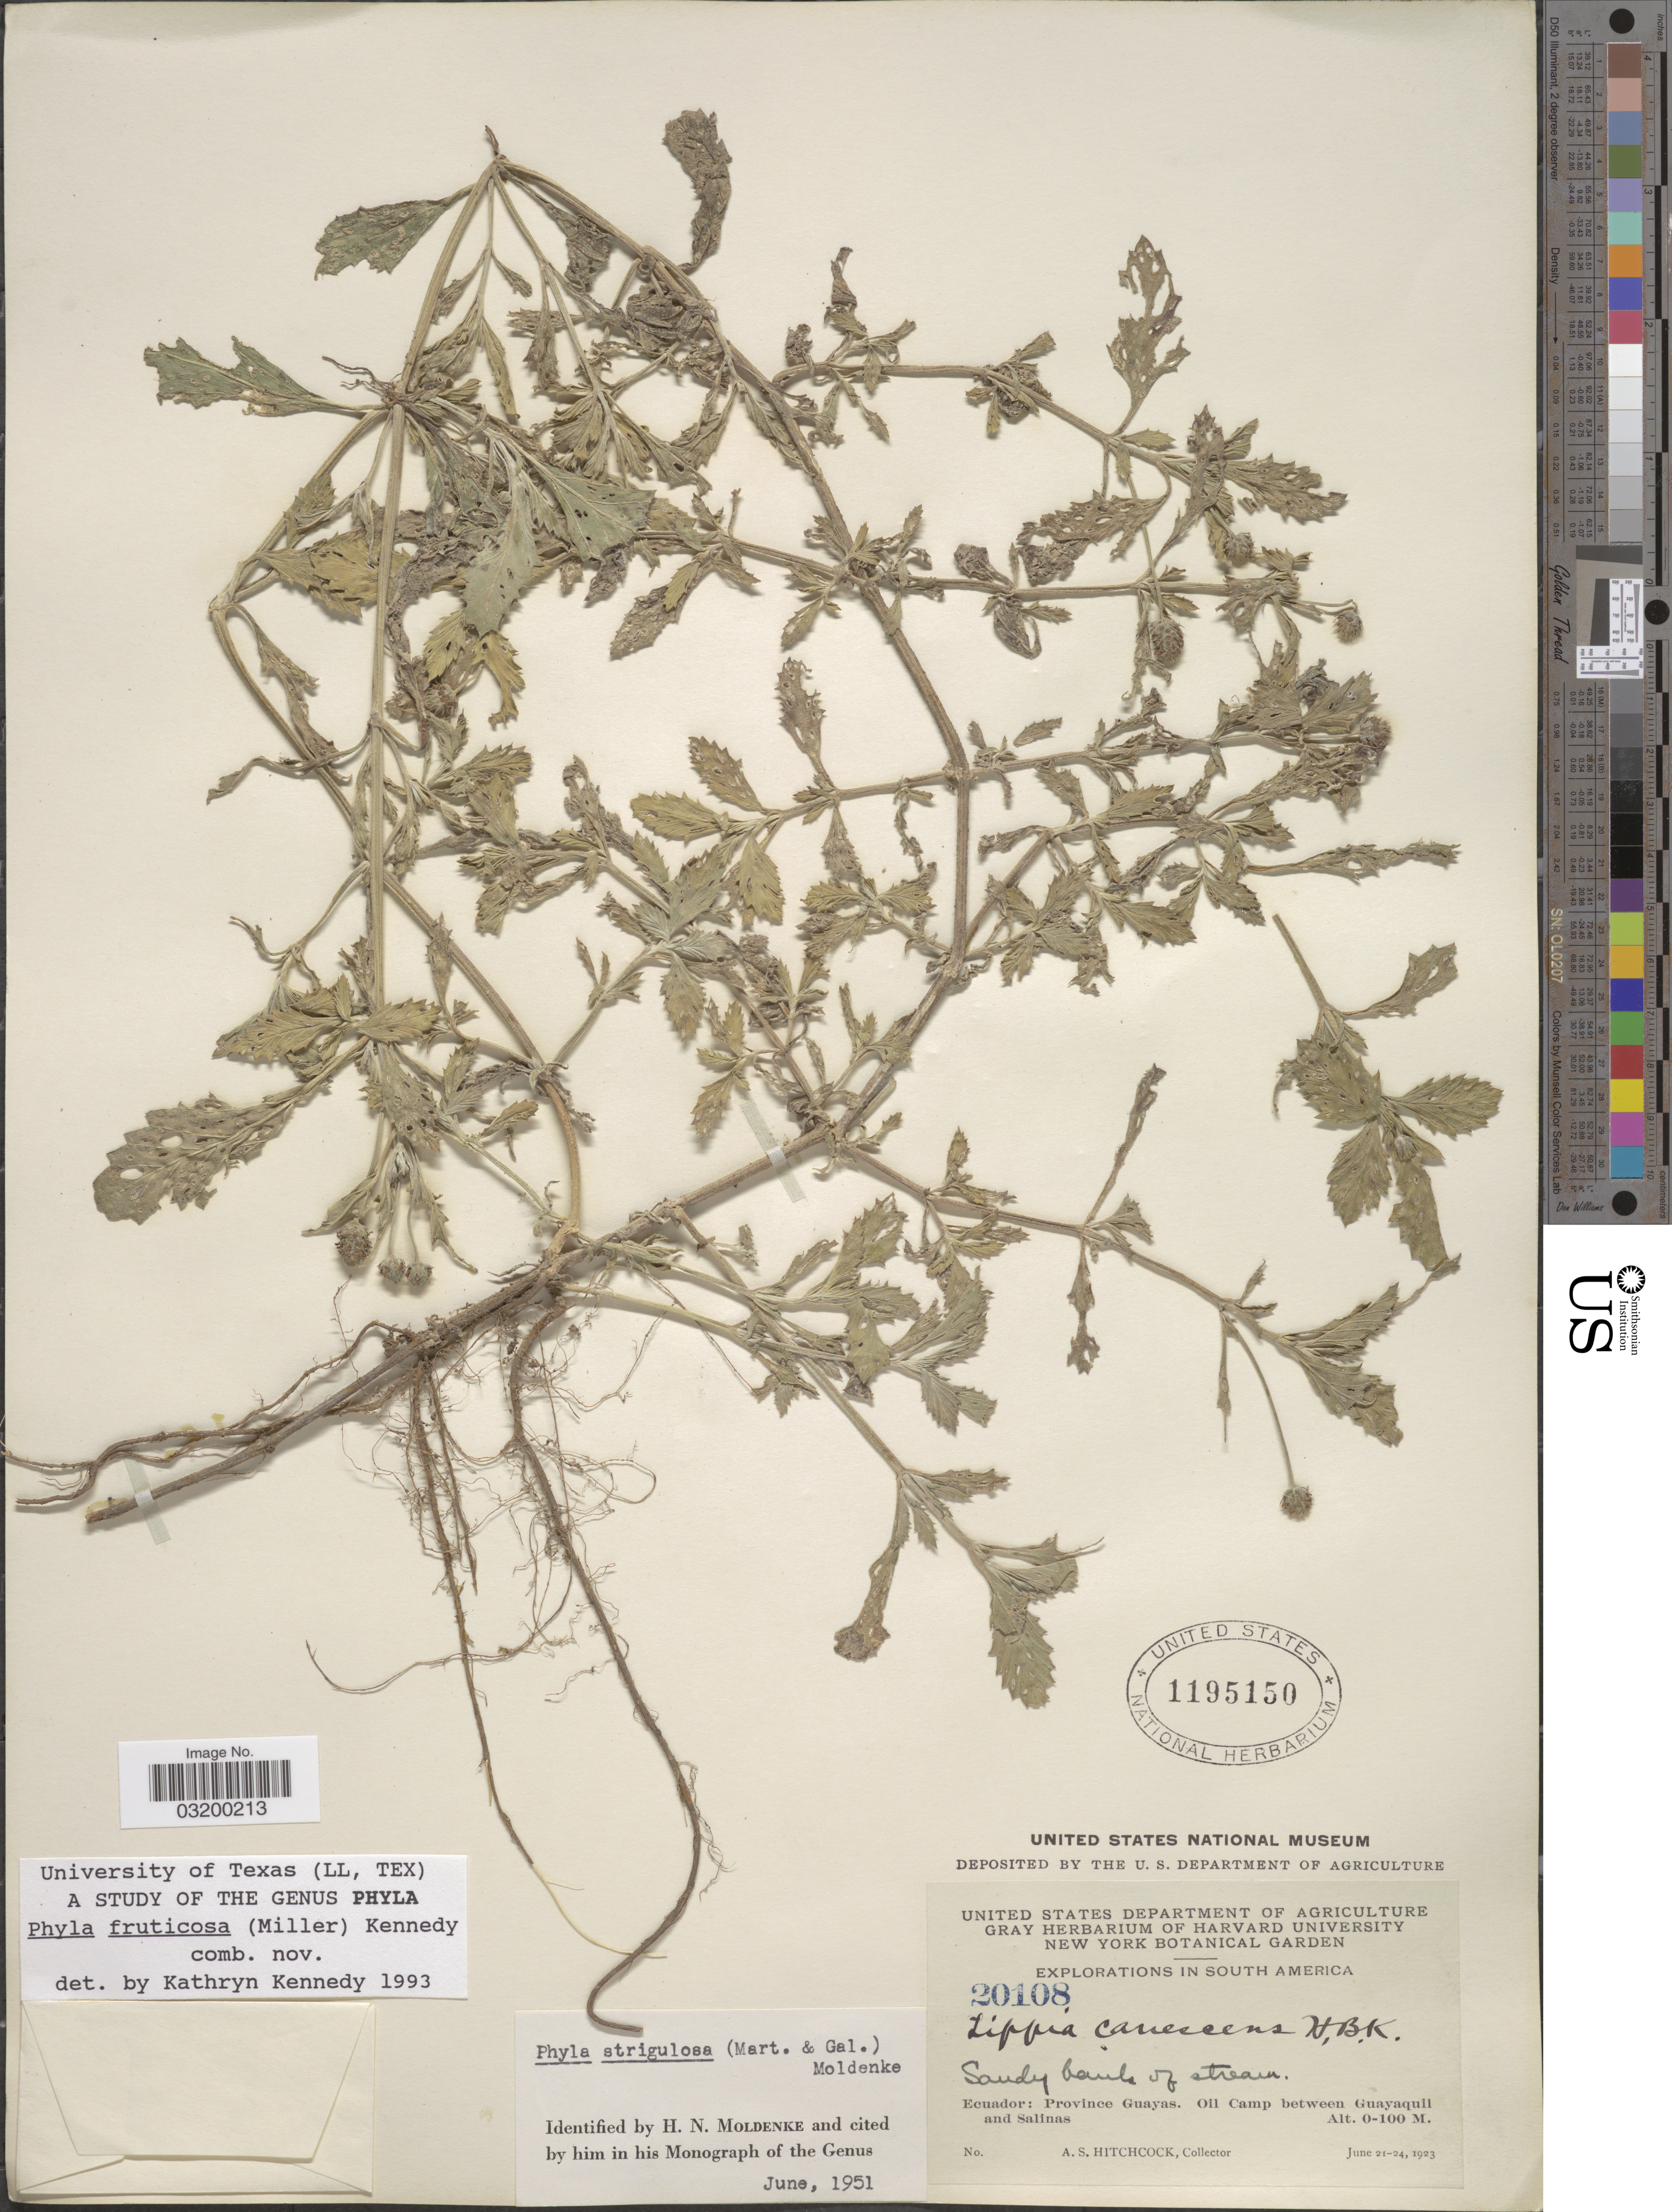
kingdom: Plantae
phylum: Tracheophyta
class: Magnoliopsida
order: Lamiales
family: Verbenaceae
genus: Phyla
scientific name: Phyla fruticosa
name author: (Mill.) K. Kenn. ex Wunderlin & B.F. Hansen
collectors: A. S. Hitchcock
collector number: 20108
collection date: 1923-06-21/1923-06-24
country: Ecuador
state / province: Guayas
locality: Oil Camp between Guayaquil and Salinas.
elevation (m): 0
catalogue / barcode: US 1195150